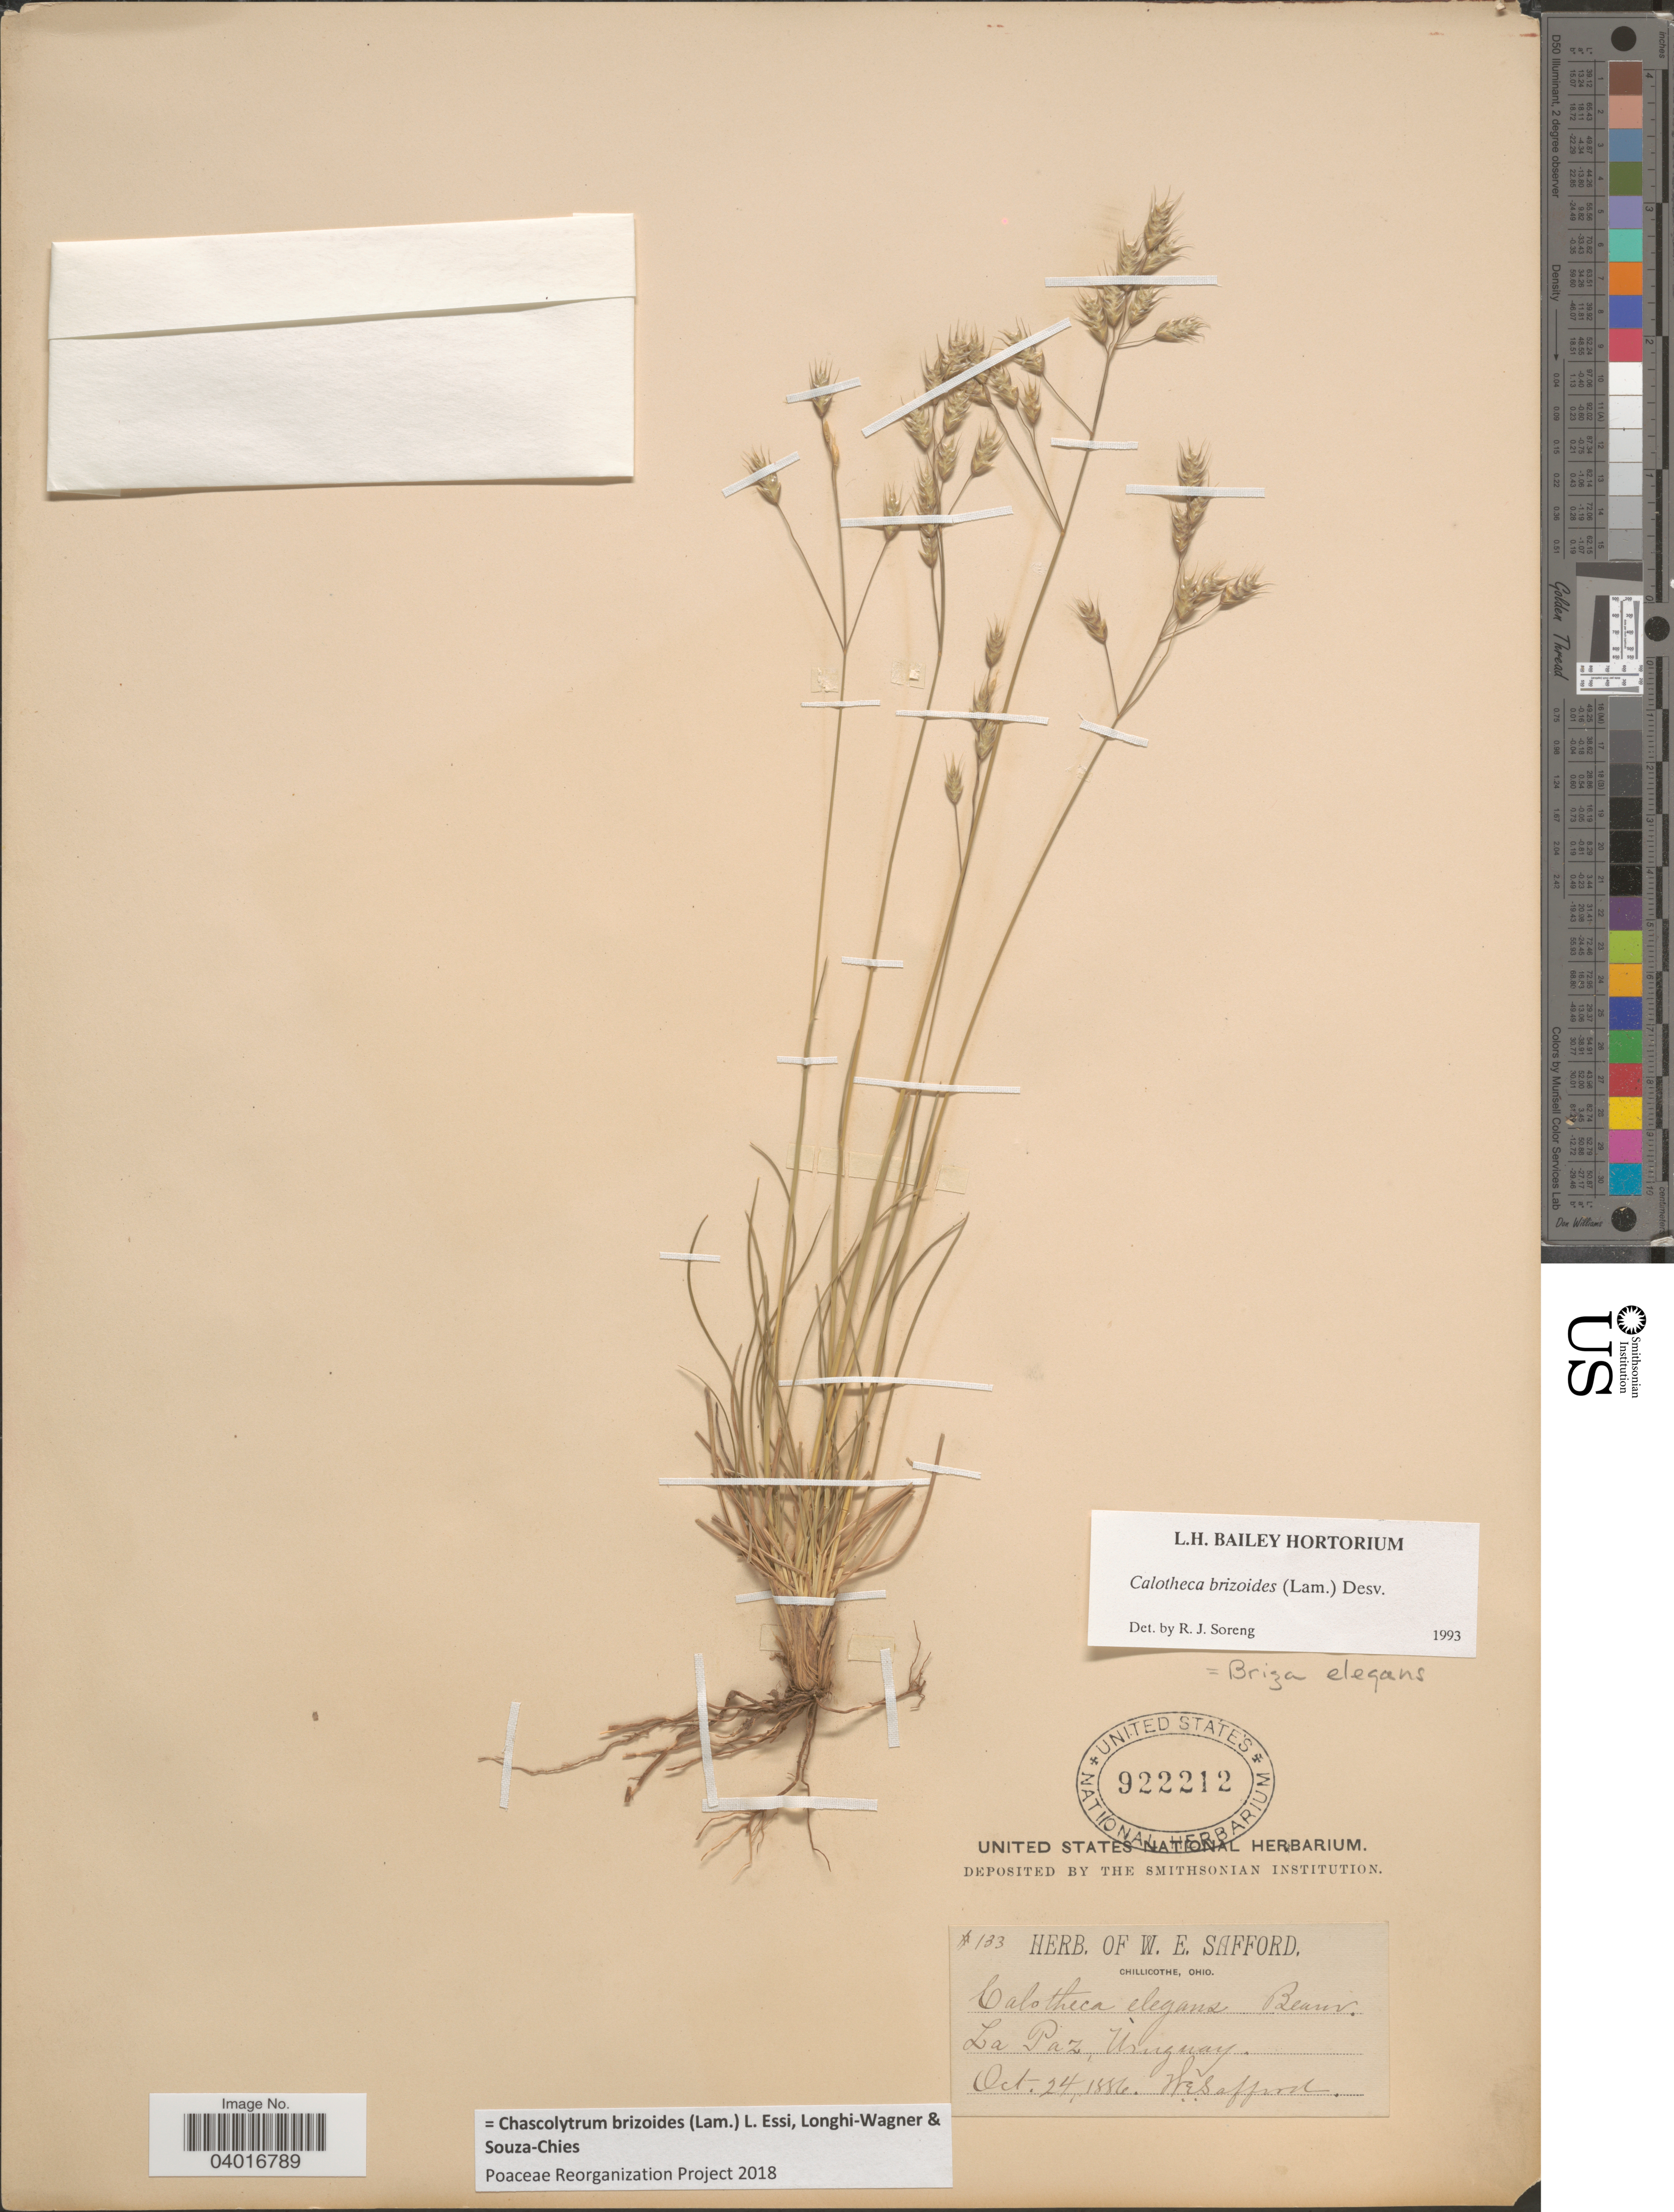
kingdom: Plantae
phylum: Tracheophyta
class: Liliopsida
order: Poales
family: Poaceae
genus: Chascolytrum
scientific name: Chascolytrum brizoides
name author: (Lam.) L. Essi et al.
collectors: W. E. Safford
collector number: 133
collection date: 1886-10-24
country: Uruguay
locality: La Paz.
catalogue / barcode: US 922212